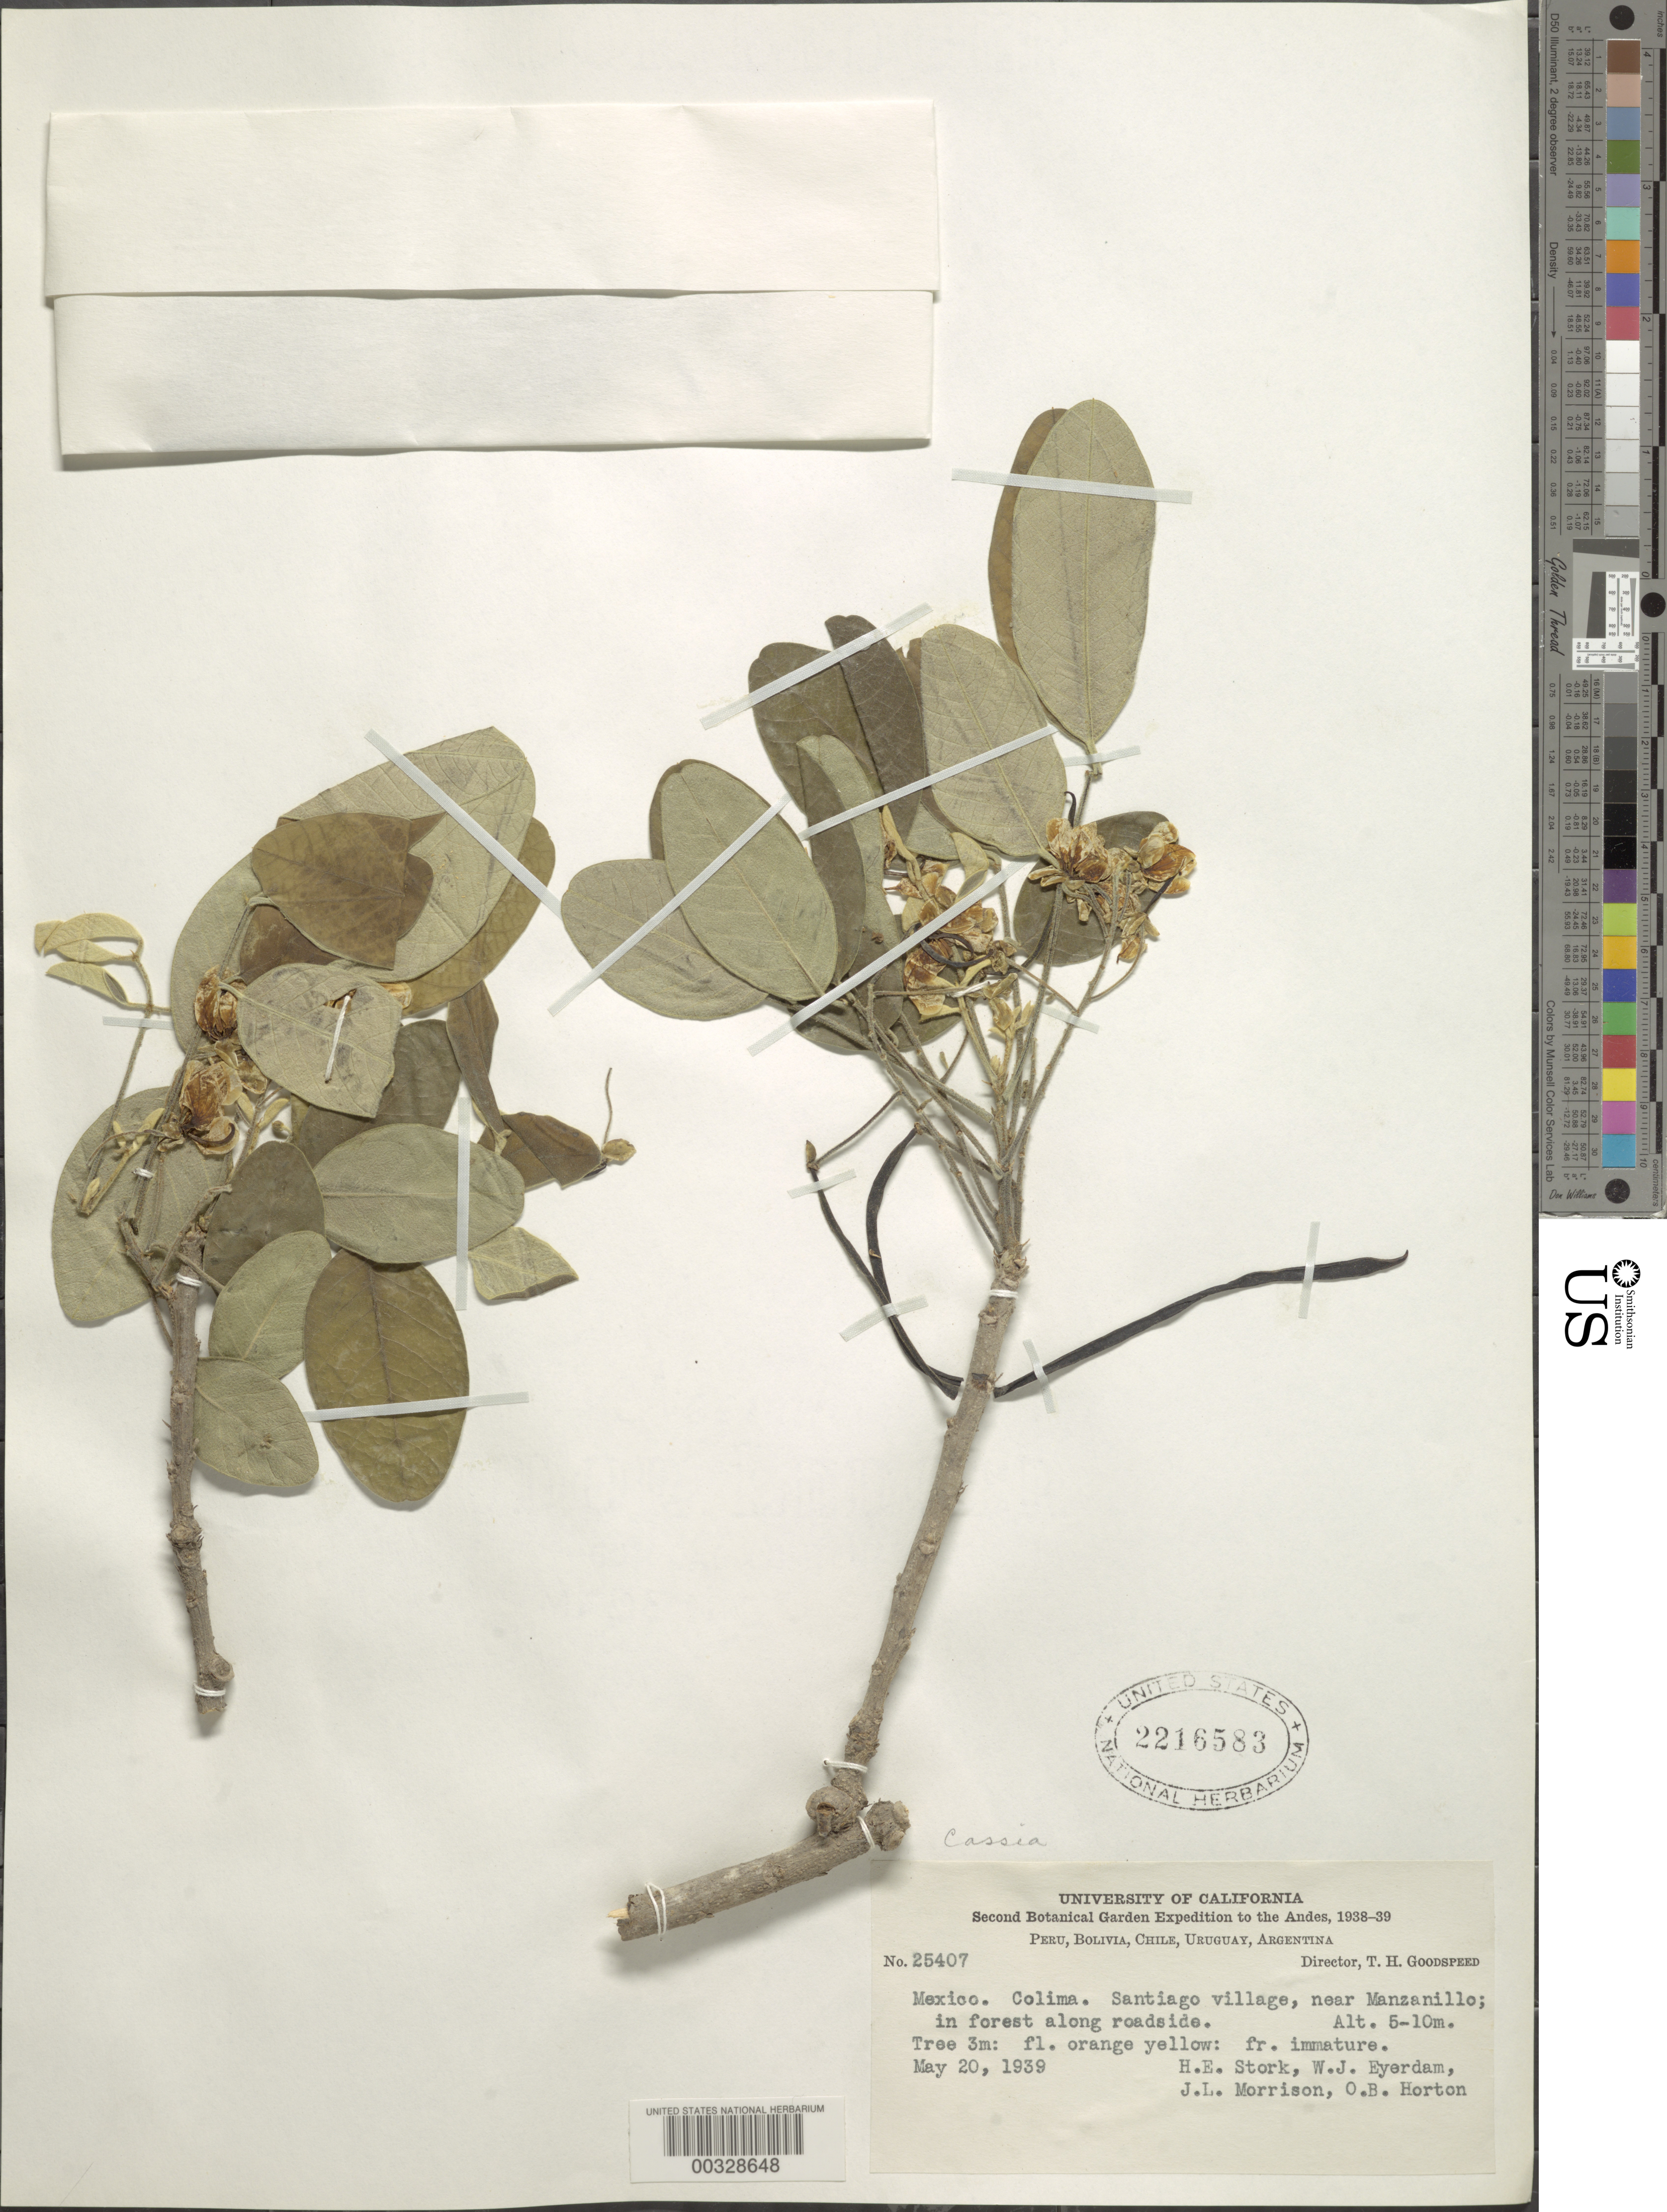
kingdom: Plantae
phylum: Tracheophyta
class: Magnoliopsida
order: Fabales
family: Fabaceae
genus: Senna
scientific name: Senna emarginata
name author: L.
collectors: H. E. Stork, W. J. Eyerdam, J. L. Morrison & O. B. Horton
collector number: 25407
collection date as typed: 20 May 1939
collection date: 1939-05-20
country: Mexico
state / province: Colima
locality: Santiago village near Manzanillo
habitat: In forest along roadside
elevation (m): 5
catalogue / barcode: US 2216583